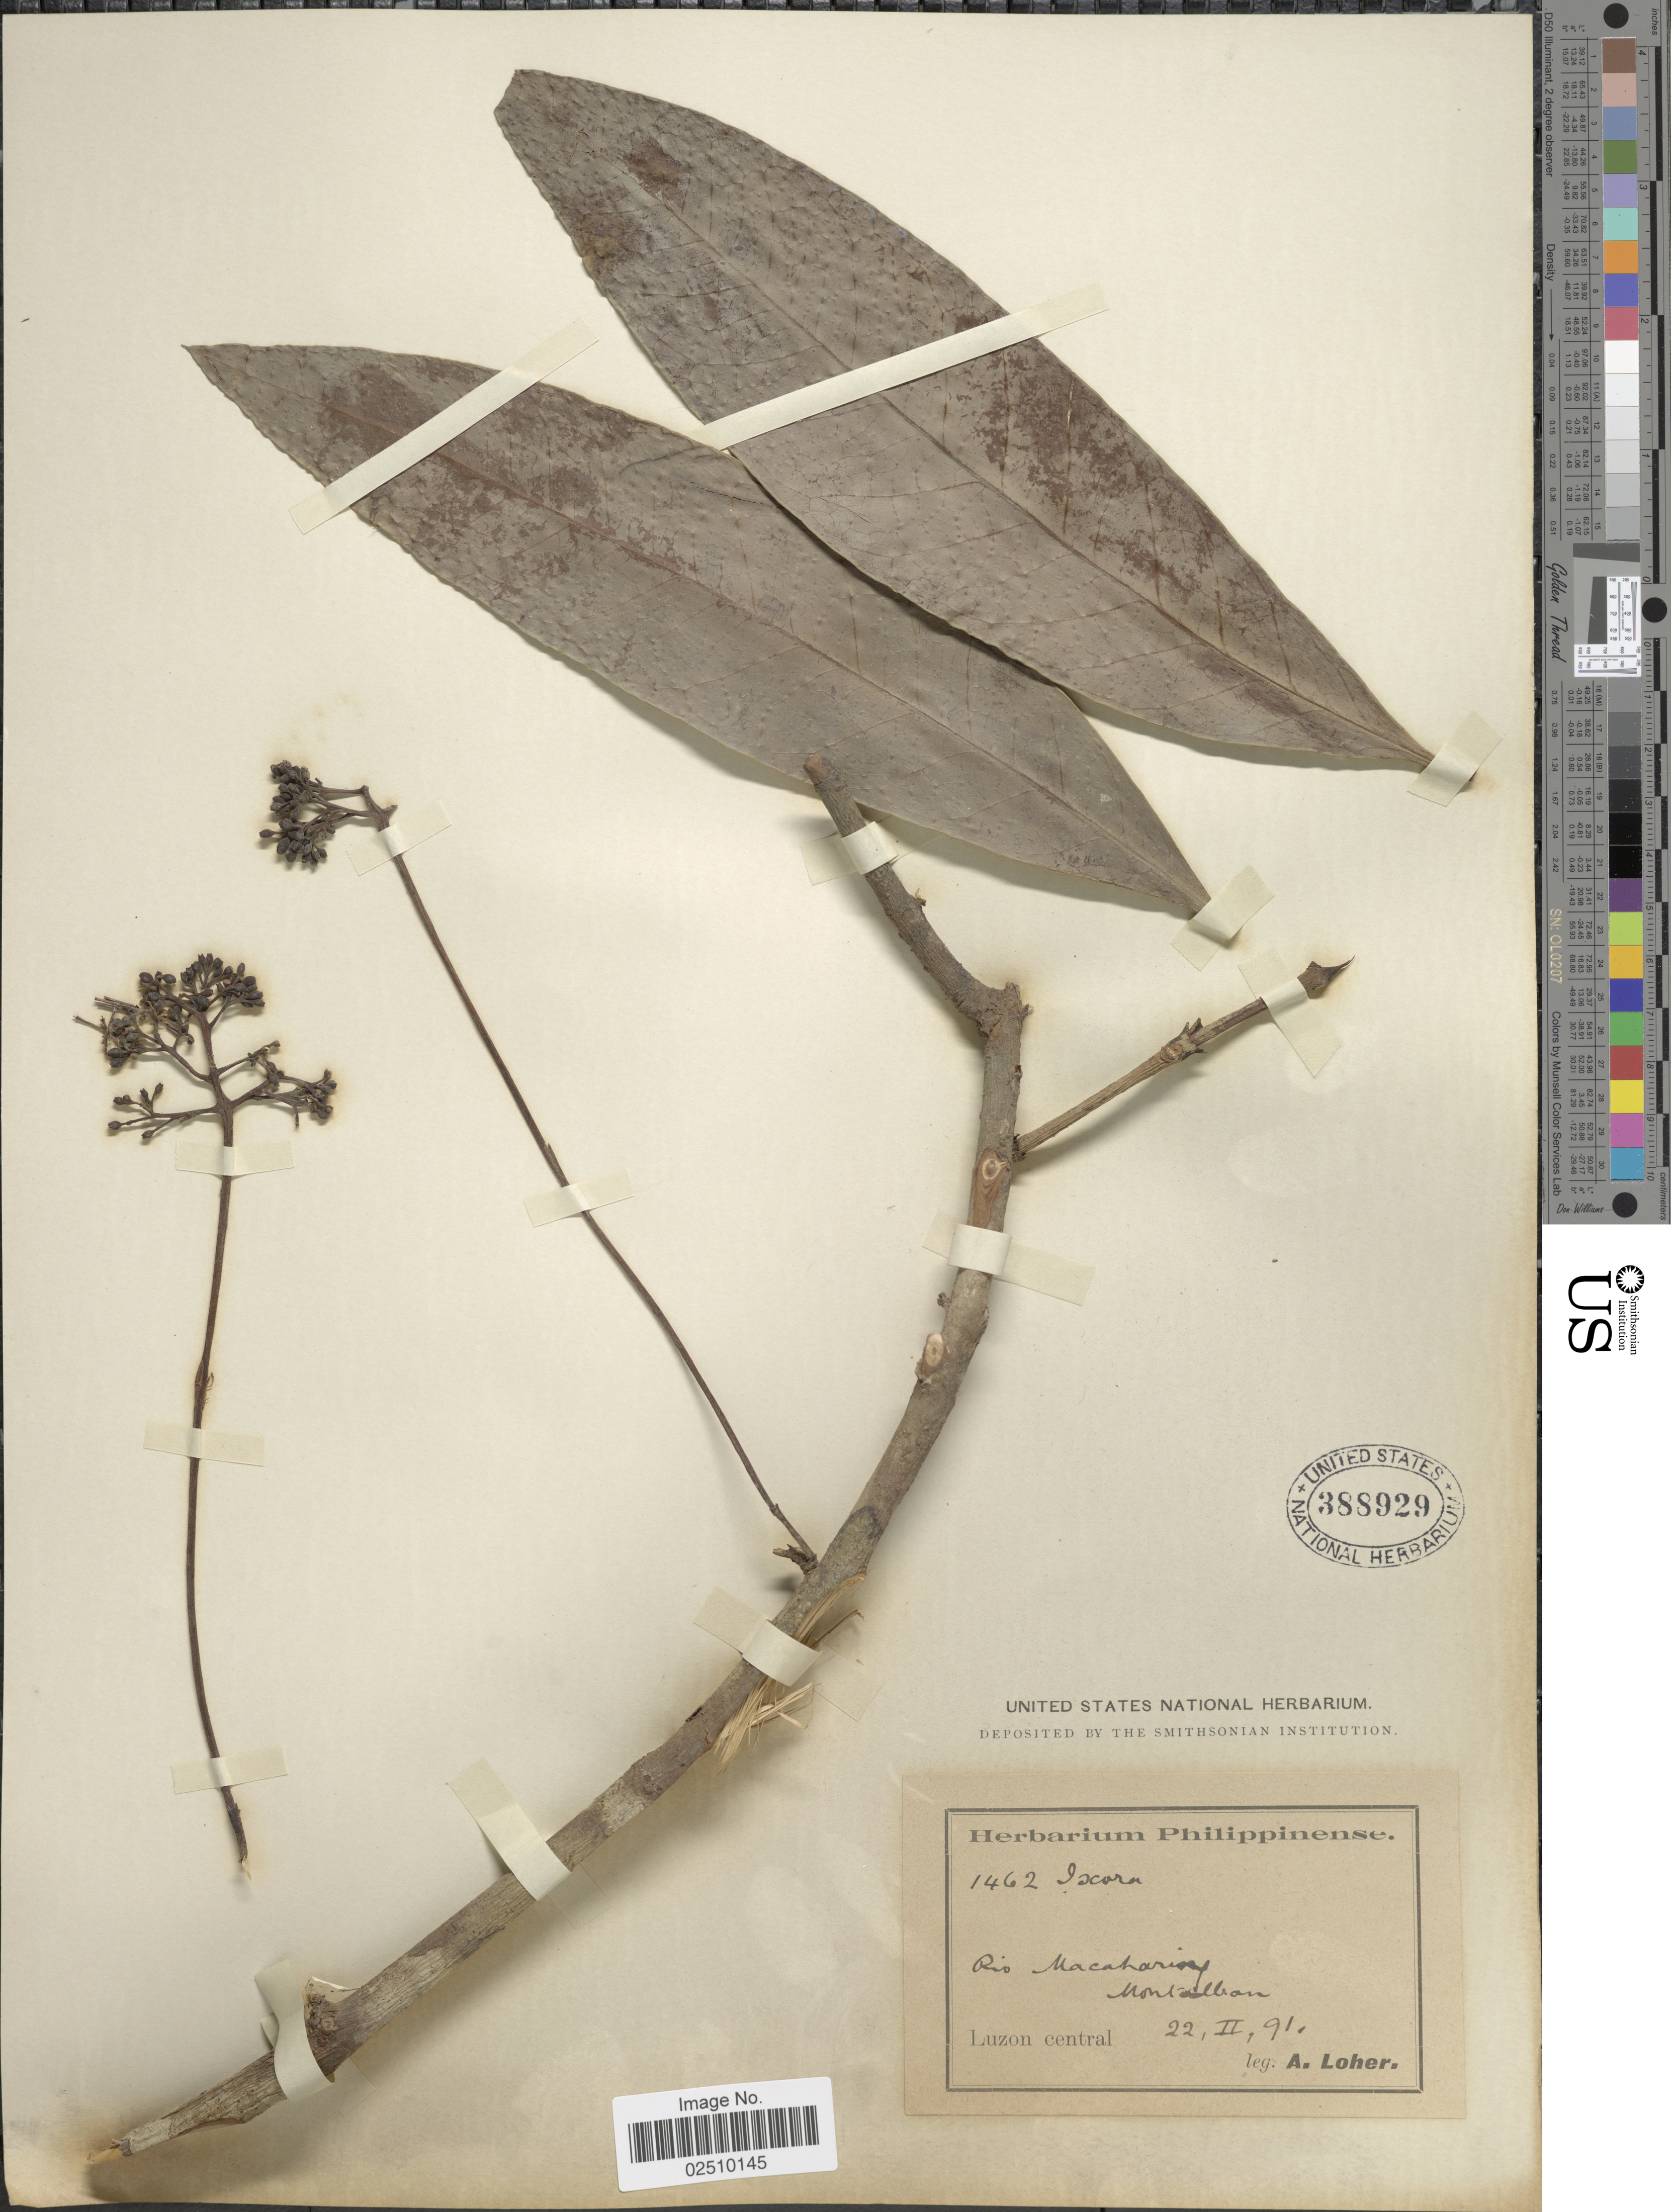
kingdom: Plantae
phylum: Tracheophyta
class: Magnoliopsida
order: Gentianales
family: Rubiaceae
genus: Ixora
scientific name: Ixora macrophylla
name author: Bartl. ex DC.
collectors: A. Loher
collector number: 1462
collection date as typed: Transcribed d/m/y: 22/2/91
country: Philippines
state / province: Central Luzon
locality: Rio Macaharing Montalban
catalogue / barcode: US 388929